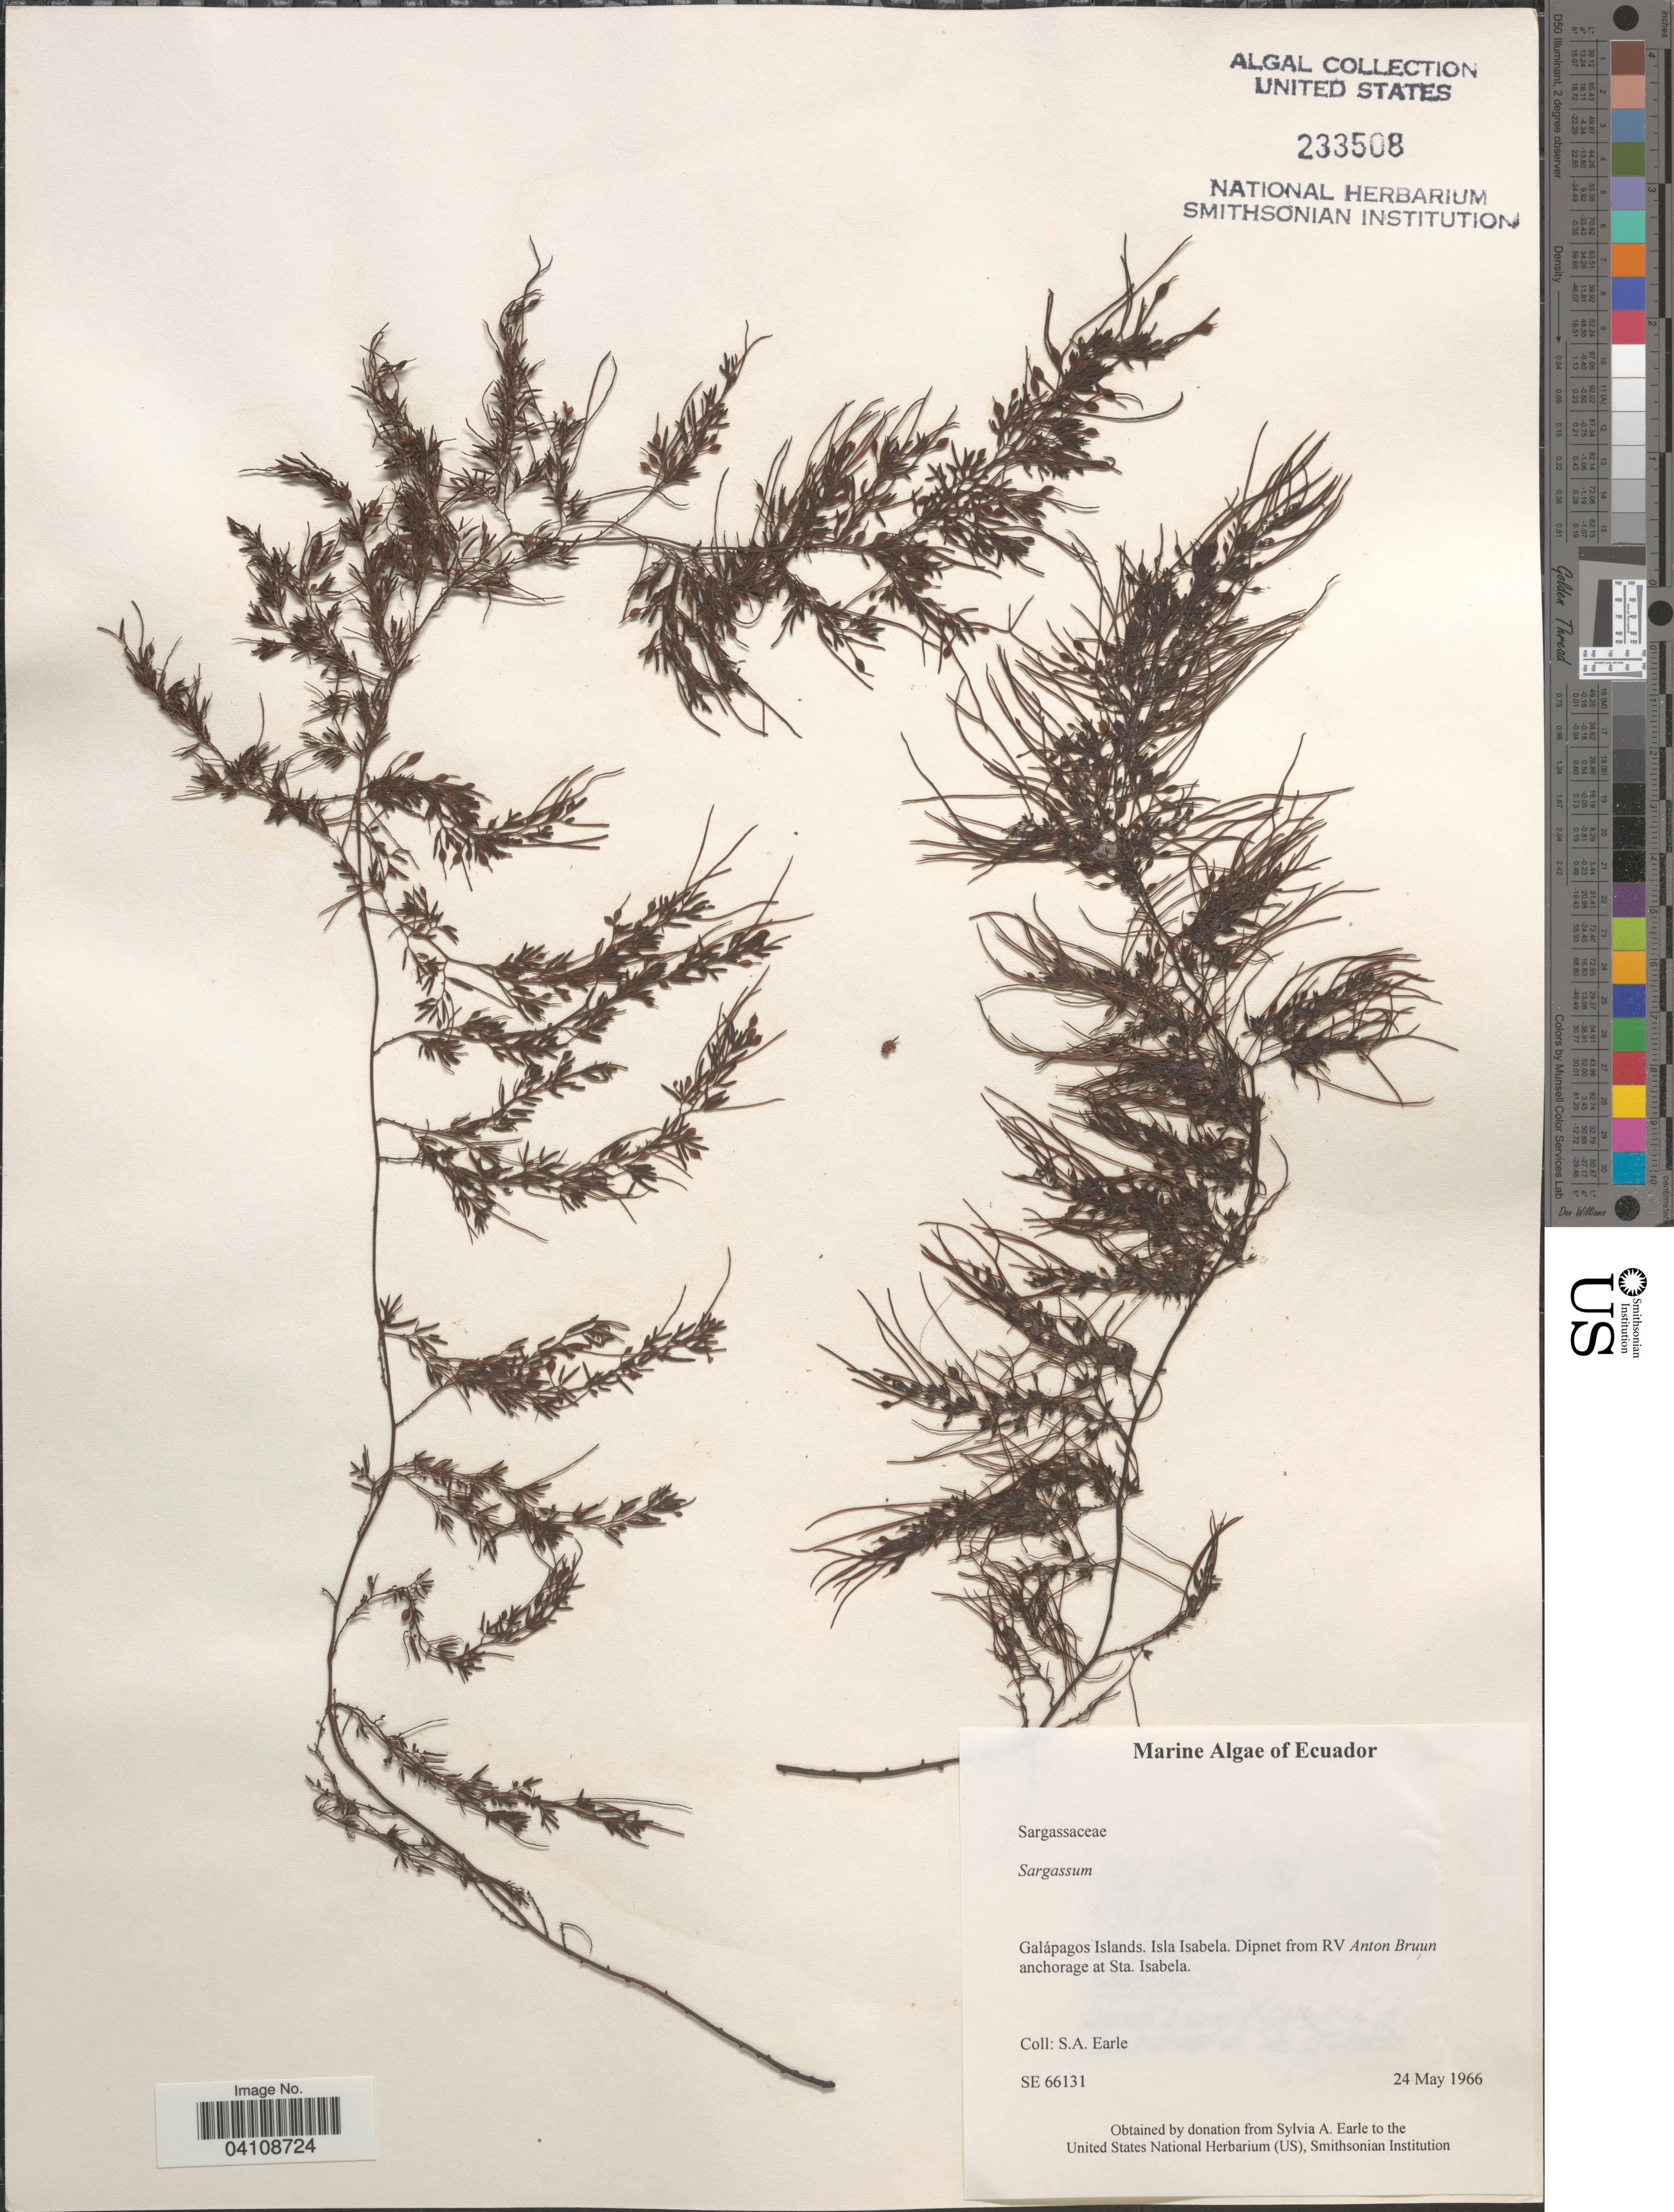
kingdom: Chromista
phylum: Ochrophyta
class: Phaeophyceae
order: Fucales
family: Sargassaceae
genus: Sargassum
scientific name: Sargassum sp.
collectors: S. A. Earle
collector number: SE66131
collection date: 1966-05-24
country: Ecuador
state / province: Colón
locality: Galápagos Islands. Isla Isabela. Dipnet from RV Anton Bruun anchorage at Sta. Isabela.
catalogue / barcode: US 233508